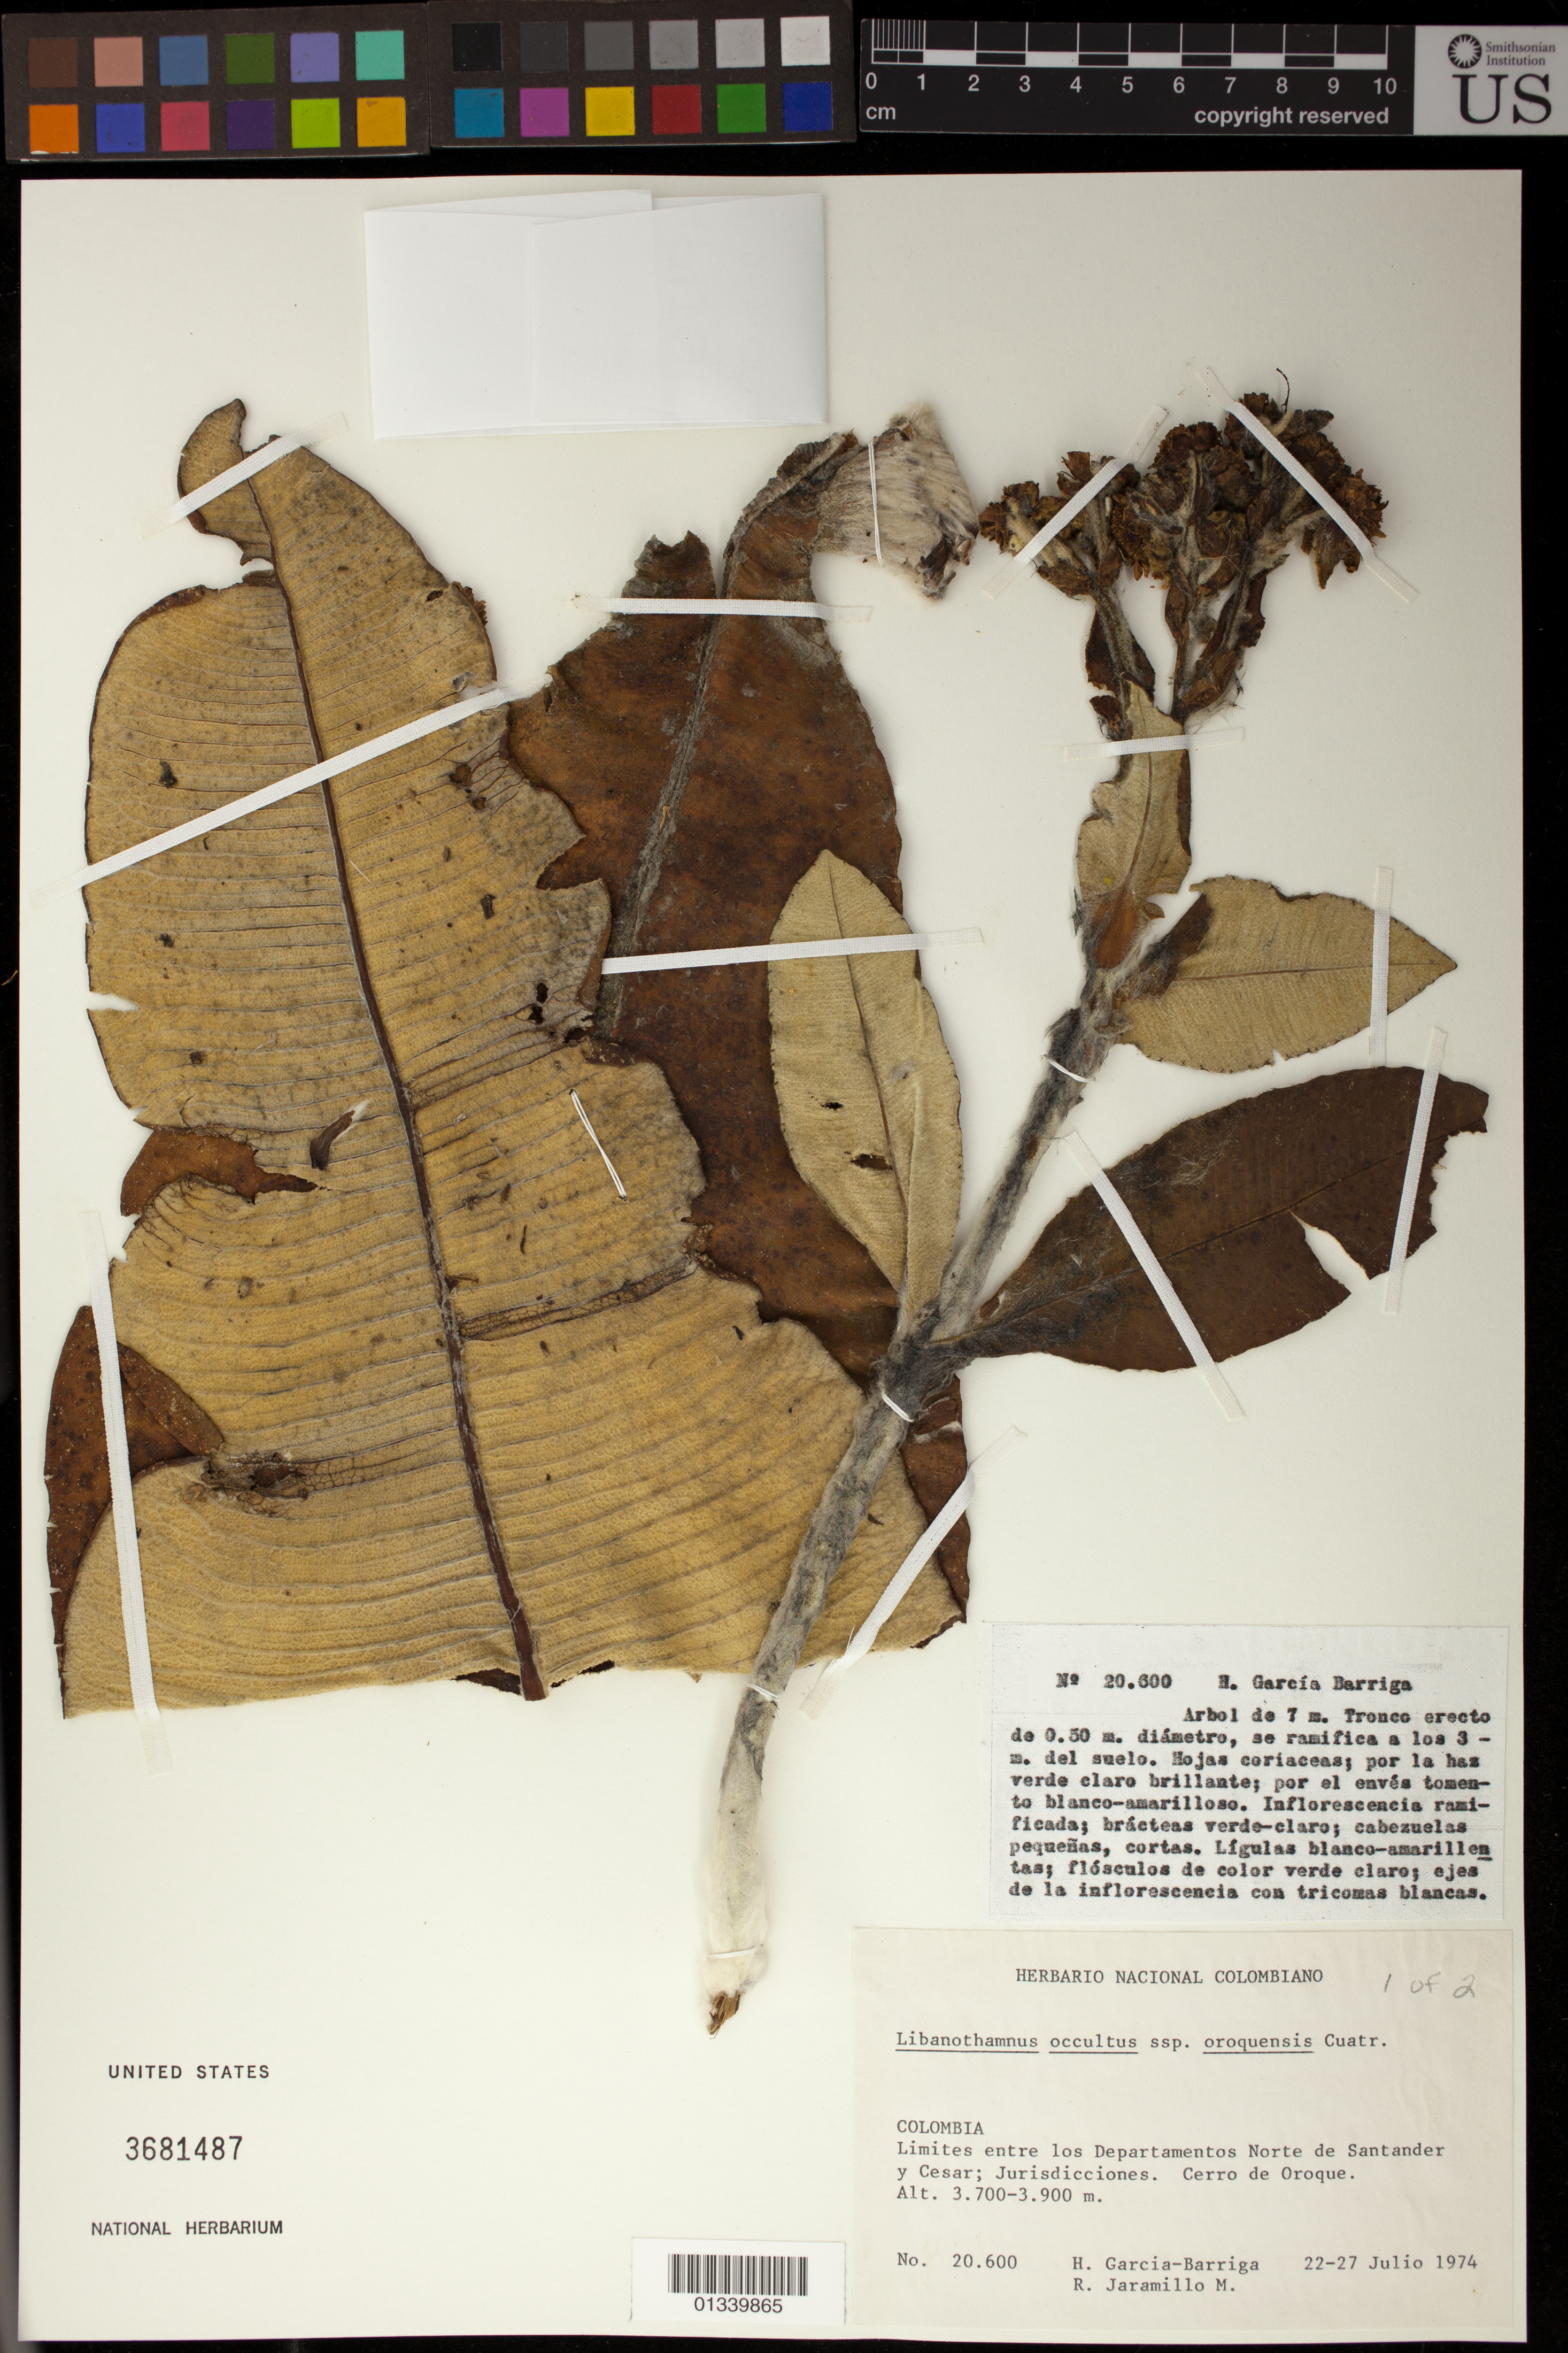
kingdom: Plantae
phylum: Tracheophyta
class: Magnoliopsida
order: Asterales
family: Asteraceae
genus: Libanothamnus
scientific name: Libanothamnus occultus subsp. oroquensis Cuatrec., ined. 2012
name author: Cuatrec.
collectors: H. García Barriga & R. Jaramillo M.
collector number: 20.6OO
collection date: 1974-07-22/1974-07-27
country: Colombia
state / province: César / Norte de Santander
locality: Limites entre los Departamentos Norte de Santander y Cesar; Jurisdicciones. Cerro de Oroque.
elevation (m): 3.7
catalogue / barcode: US 3681487